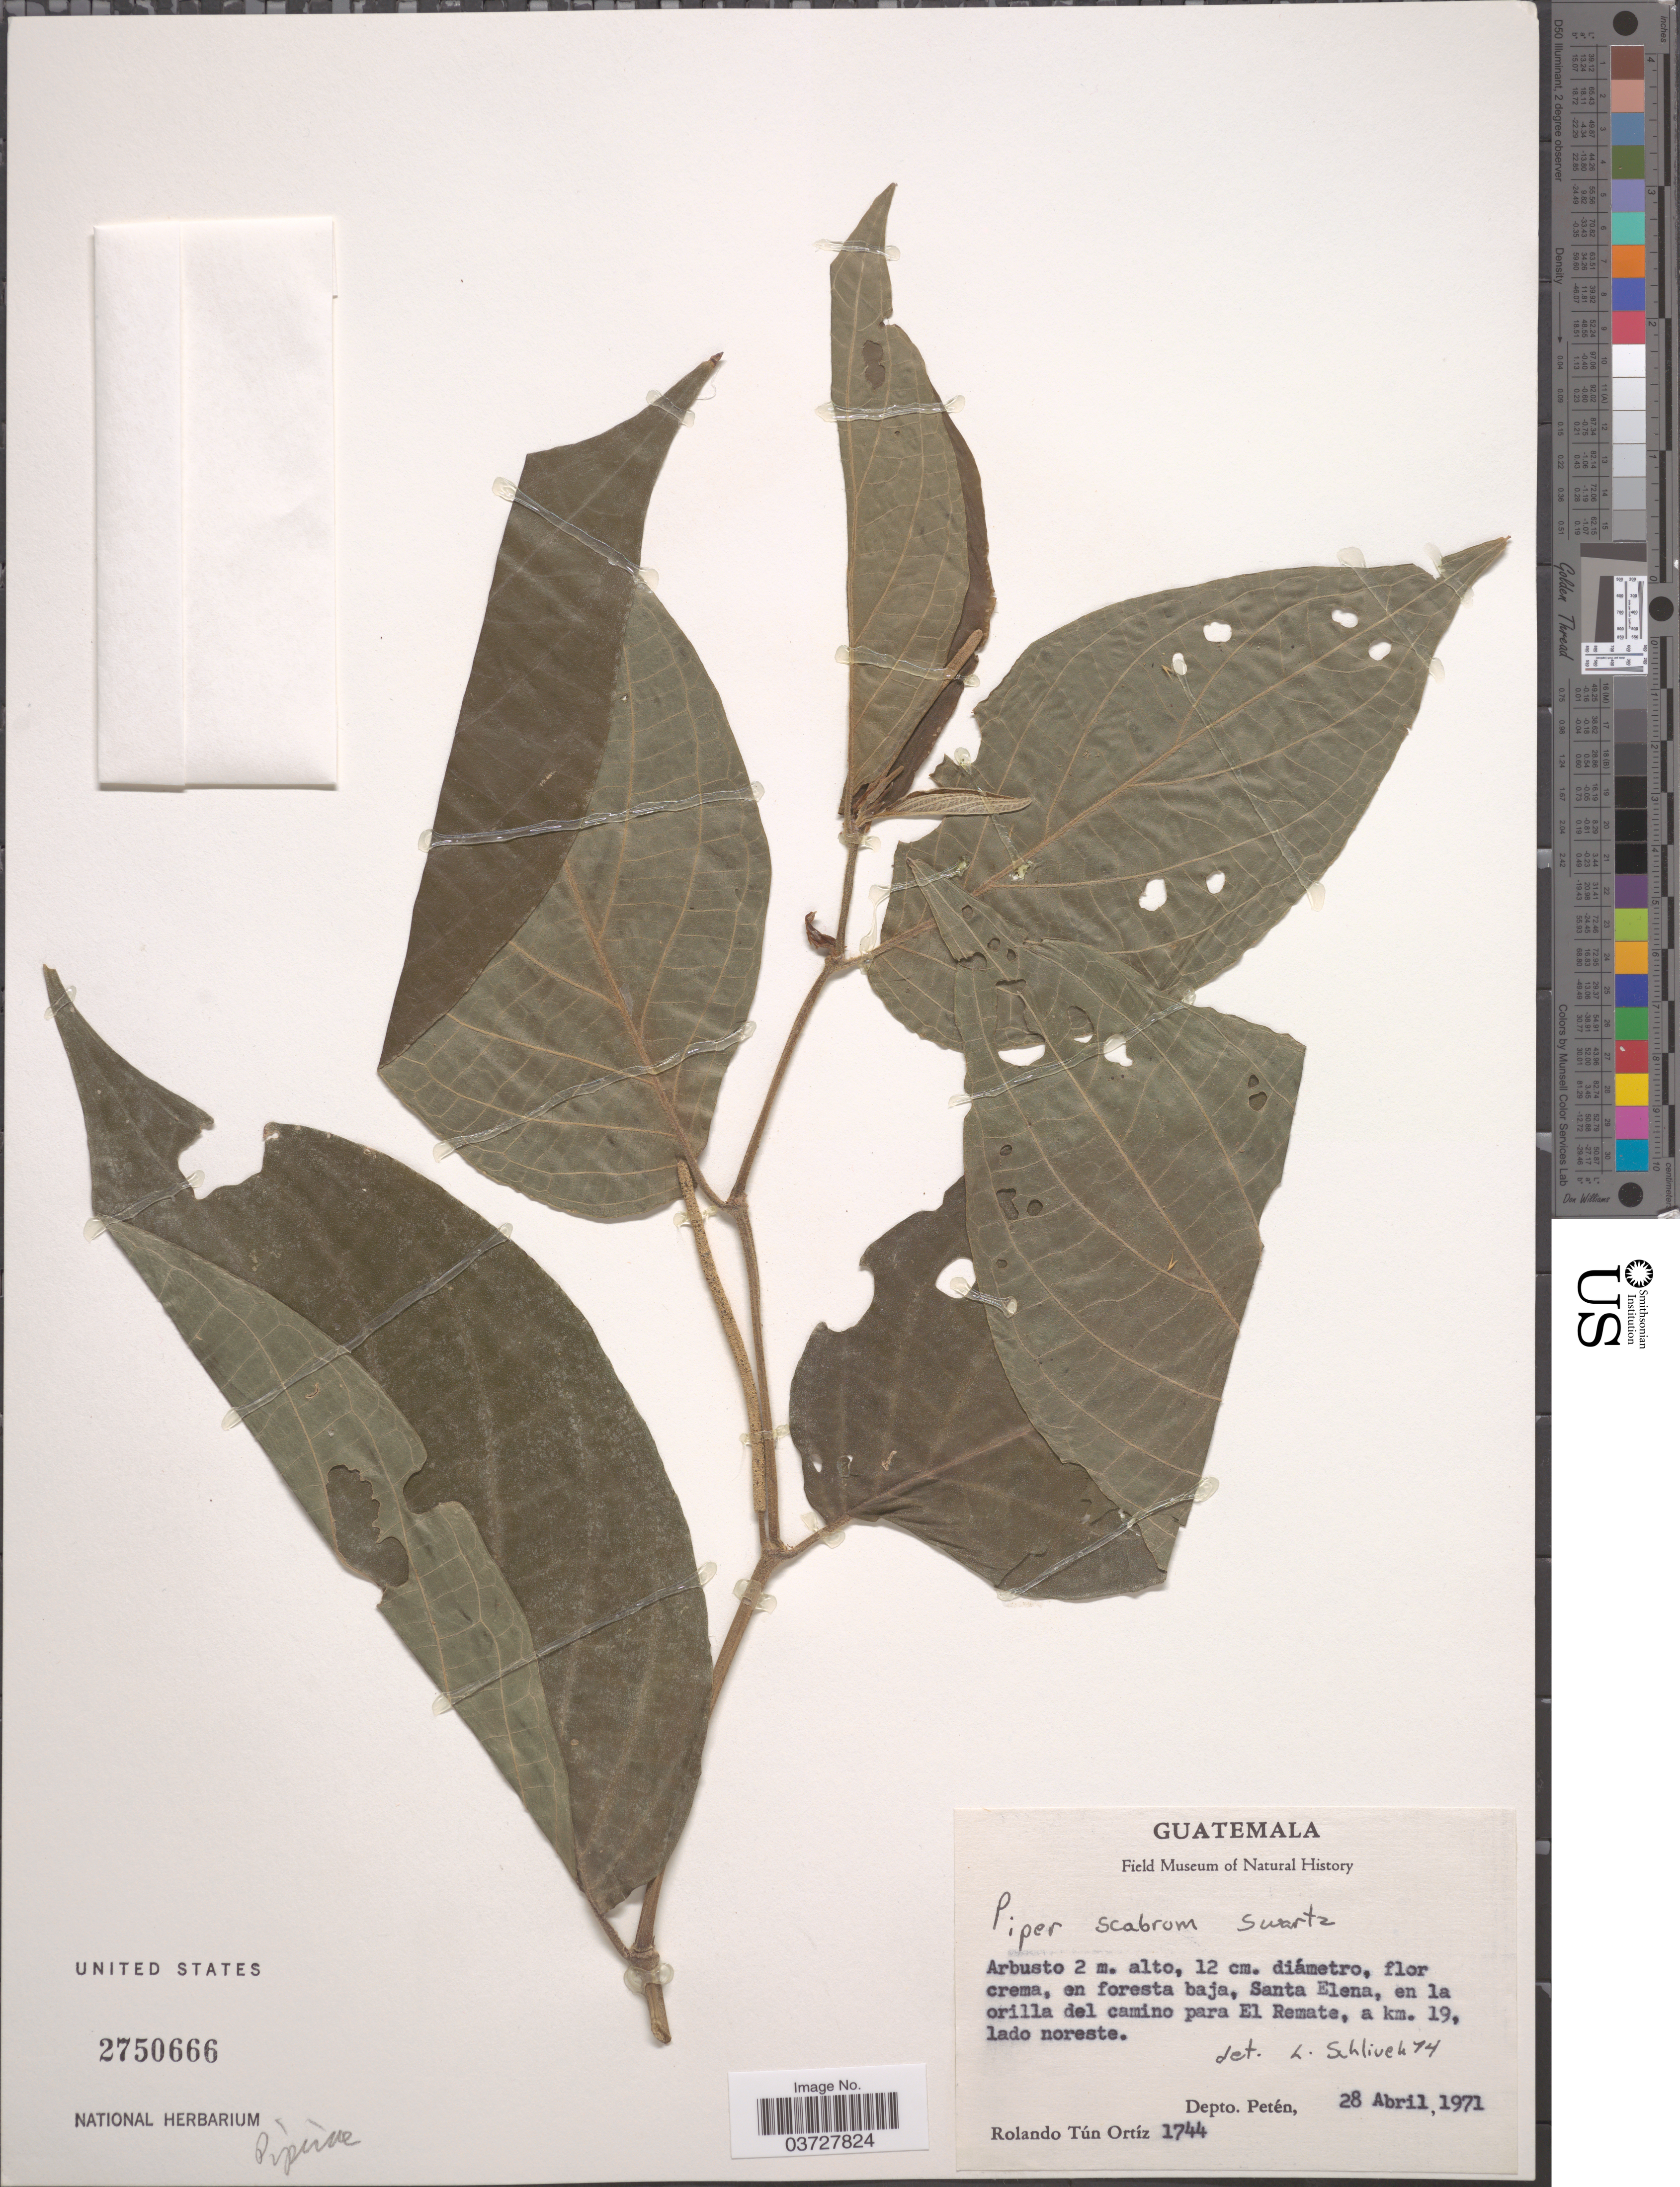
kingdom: Plantae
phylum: Tracheophyta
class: Magnoliopsida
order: Piperales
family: Piperaceae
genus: Piper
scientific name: Piper scabrum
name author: Sw.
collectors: R. T. Ortíz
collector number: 1744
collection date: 1971-04-28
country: Guatemala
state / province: El Peten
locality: En foresta baja, Santa Elena, en la orilla del camino para El Remate, a km. 19, lado noreste. Depto. Petén.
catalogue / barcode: US 2750666